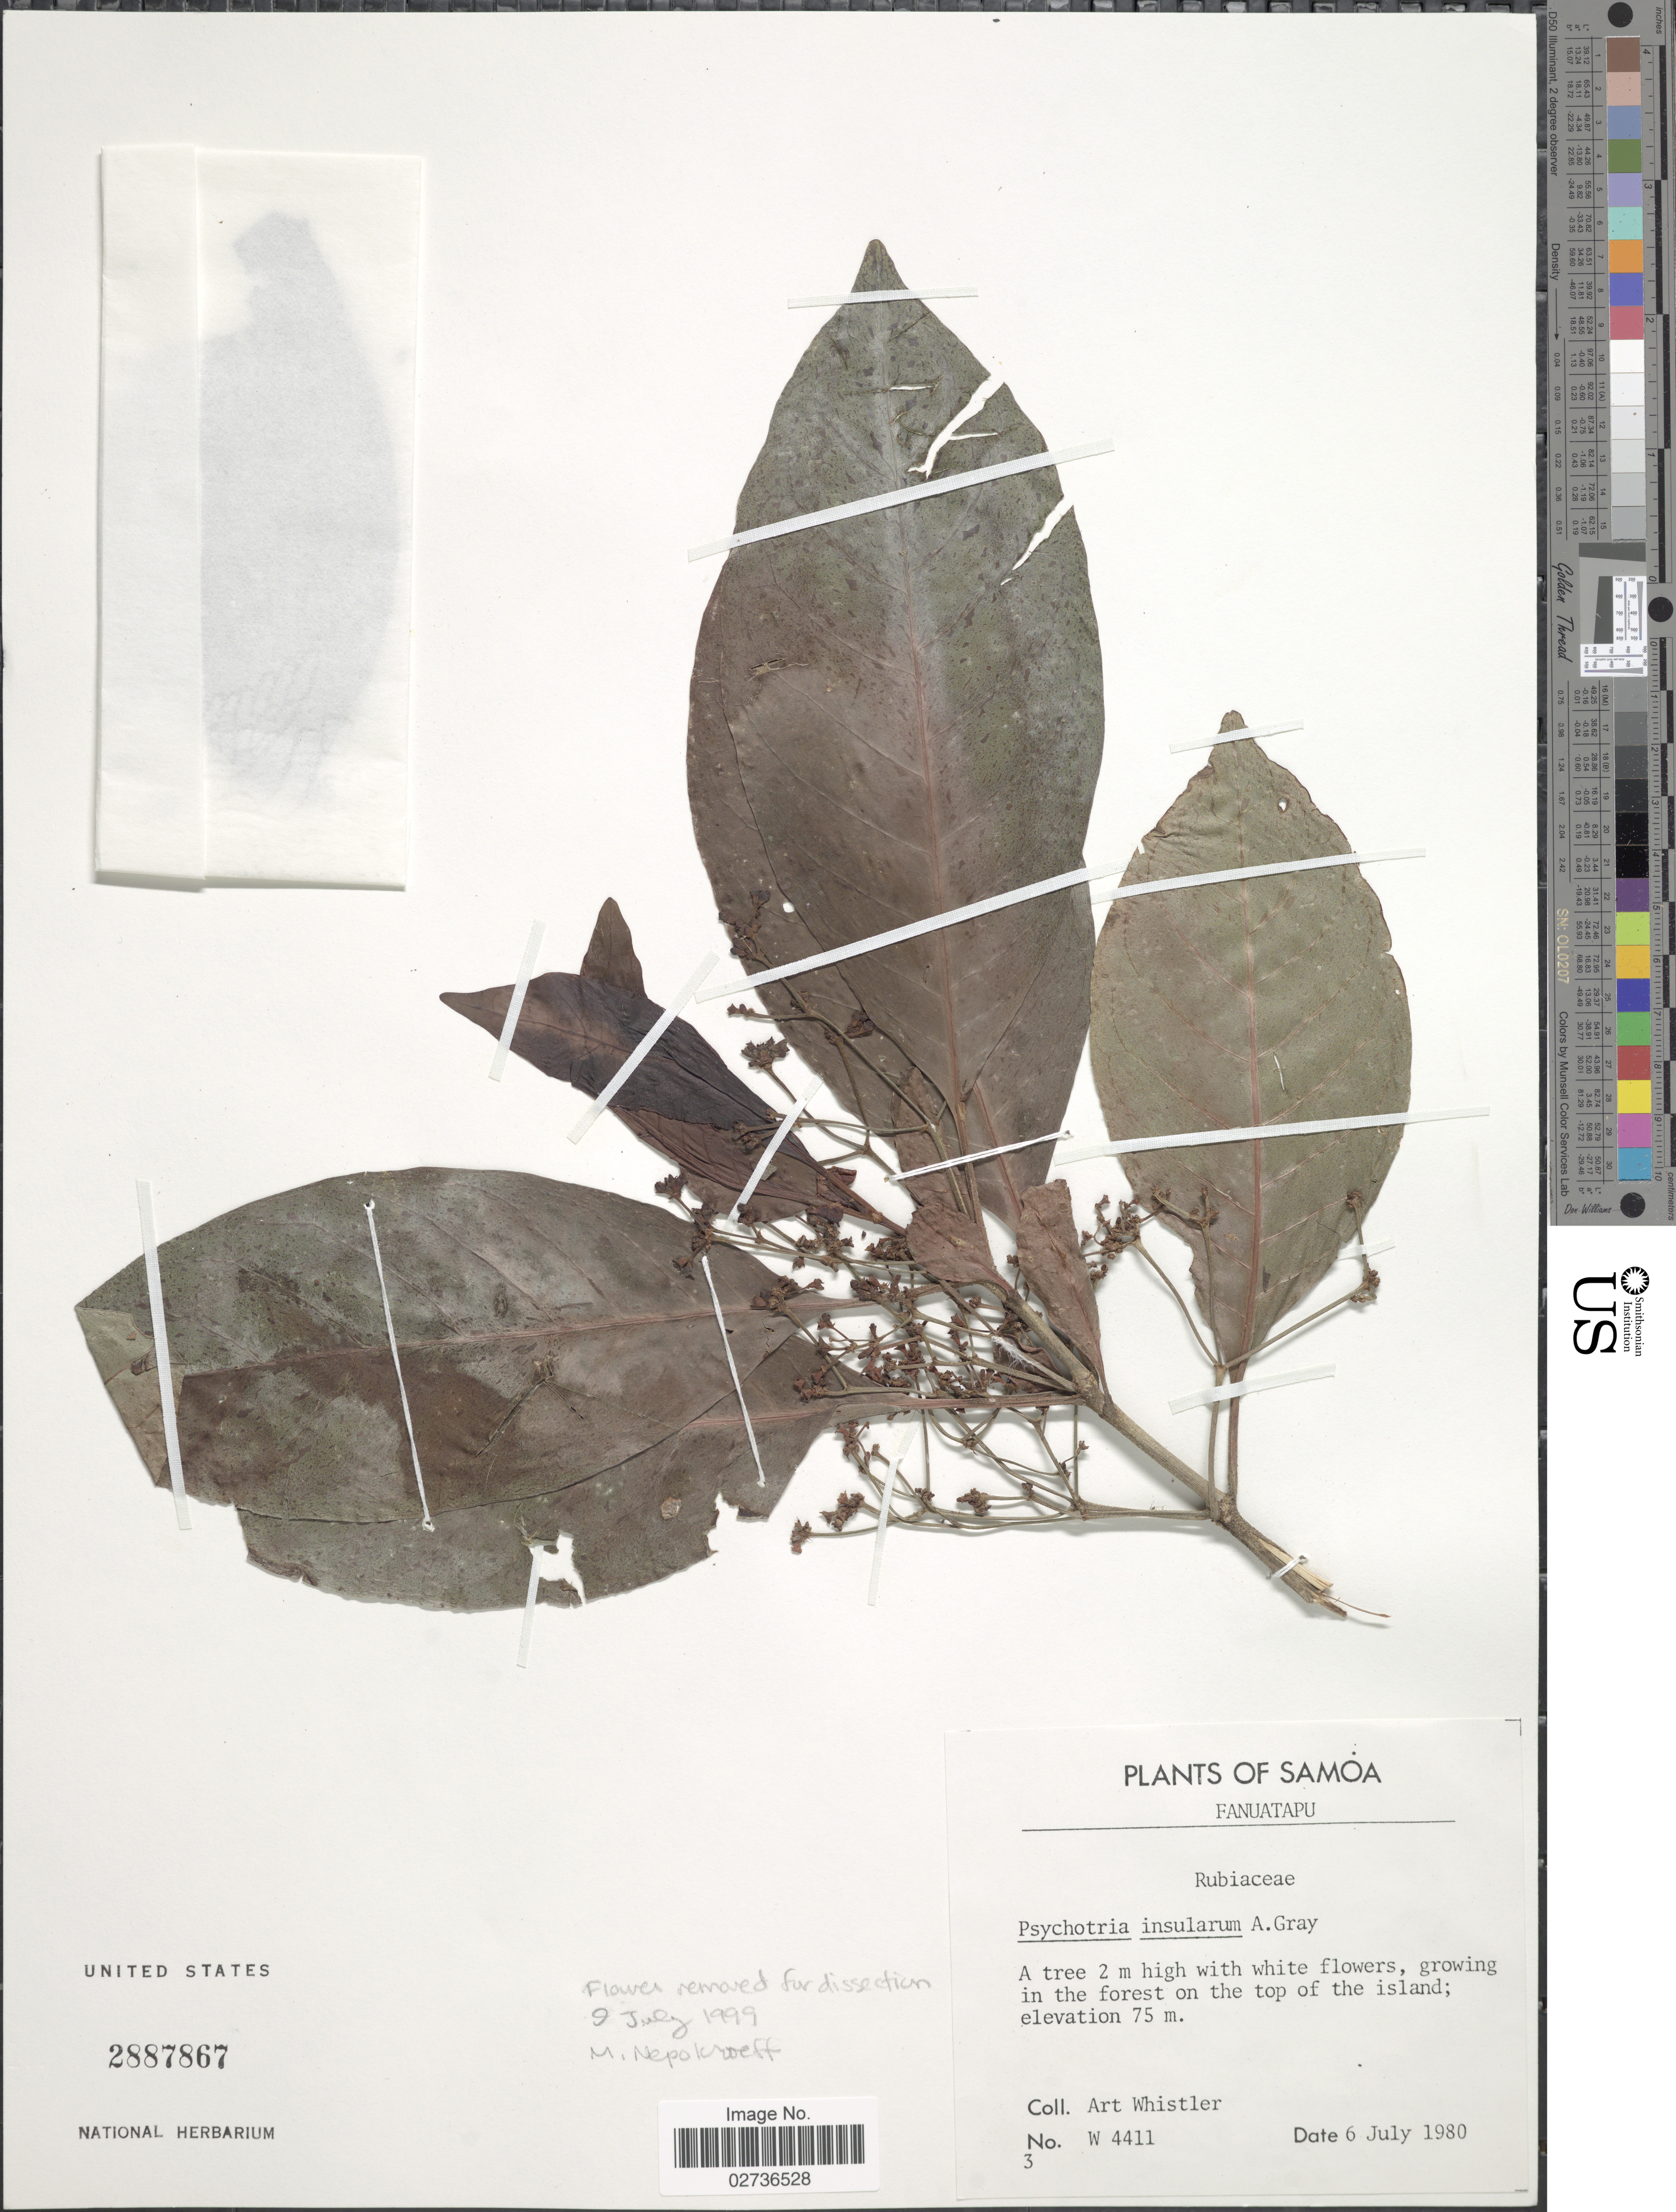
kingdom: Plantae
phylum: Tracheophyta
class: Magnoliopsida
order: Gentianales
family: Rubiaceae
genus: Psychotria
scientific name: Psychotria insularum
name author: A. Gray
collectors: A. Whistler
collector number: W 4411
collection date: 1980-07-06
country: Samoa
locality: Samoa, Fanuatapu, in the forest on the top of the island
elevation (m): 75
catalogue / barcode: US 2887867